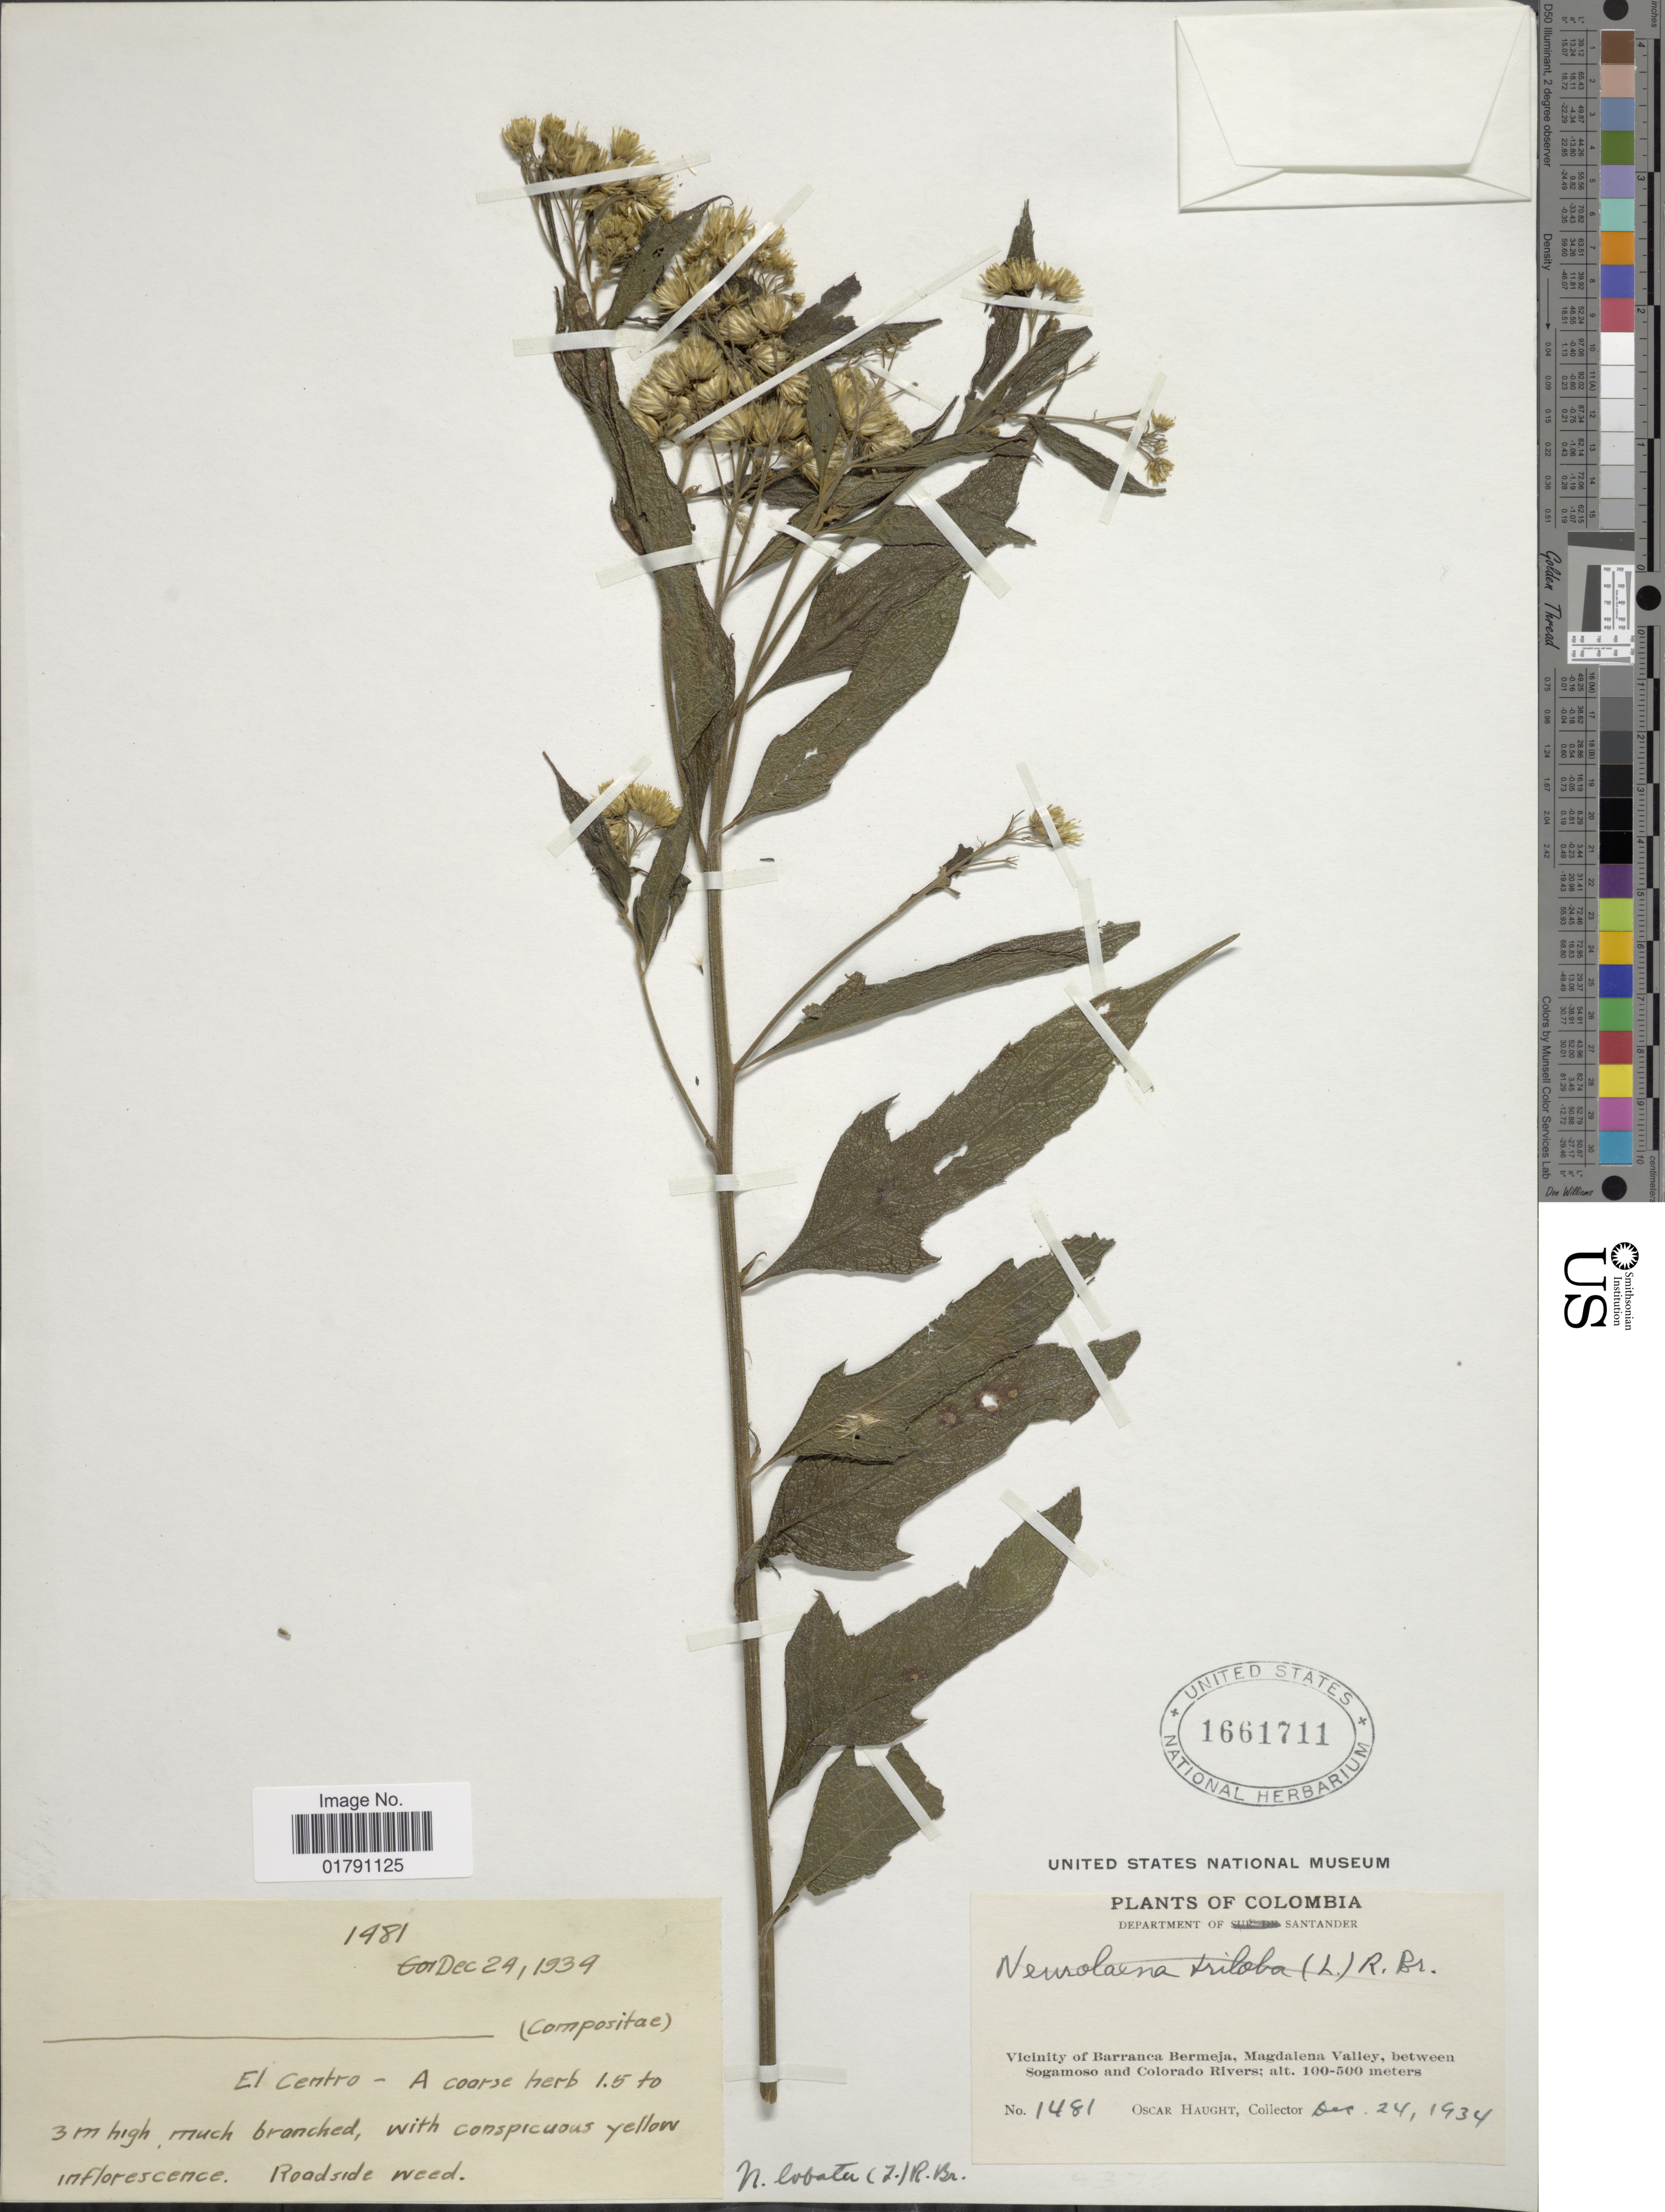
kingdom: Plantae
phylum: Tracheophyta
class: Magnoliopsida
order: Asterales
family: Asteraceae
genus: Neurolaena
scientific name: Neurolaena lobata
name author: (L.) R. Br. ex Cass.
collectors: O. Haught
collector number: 1481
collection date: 1934-12-24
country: Colombia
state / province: Santander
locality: Vicinity of Barranca Bermeja, Magdalena Valley, between Sogamoso and Colorado Rivers, El Centro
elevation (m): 100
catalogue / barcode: US 1661711